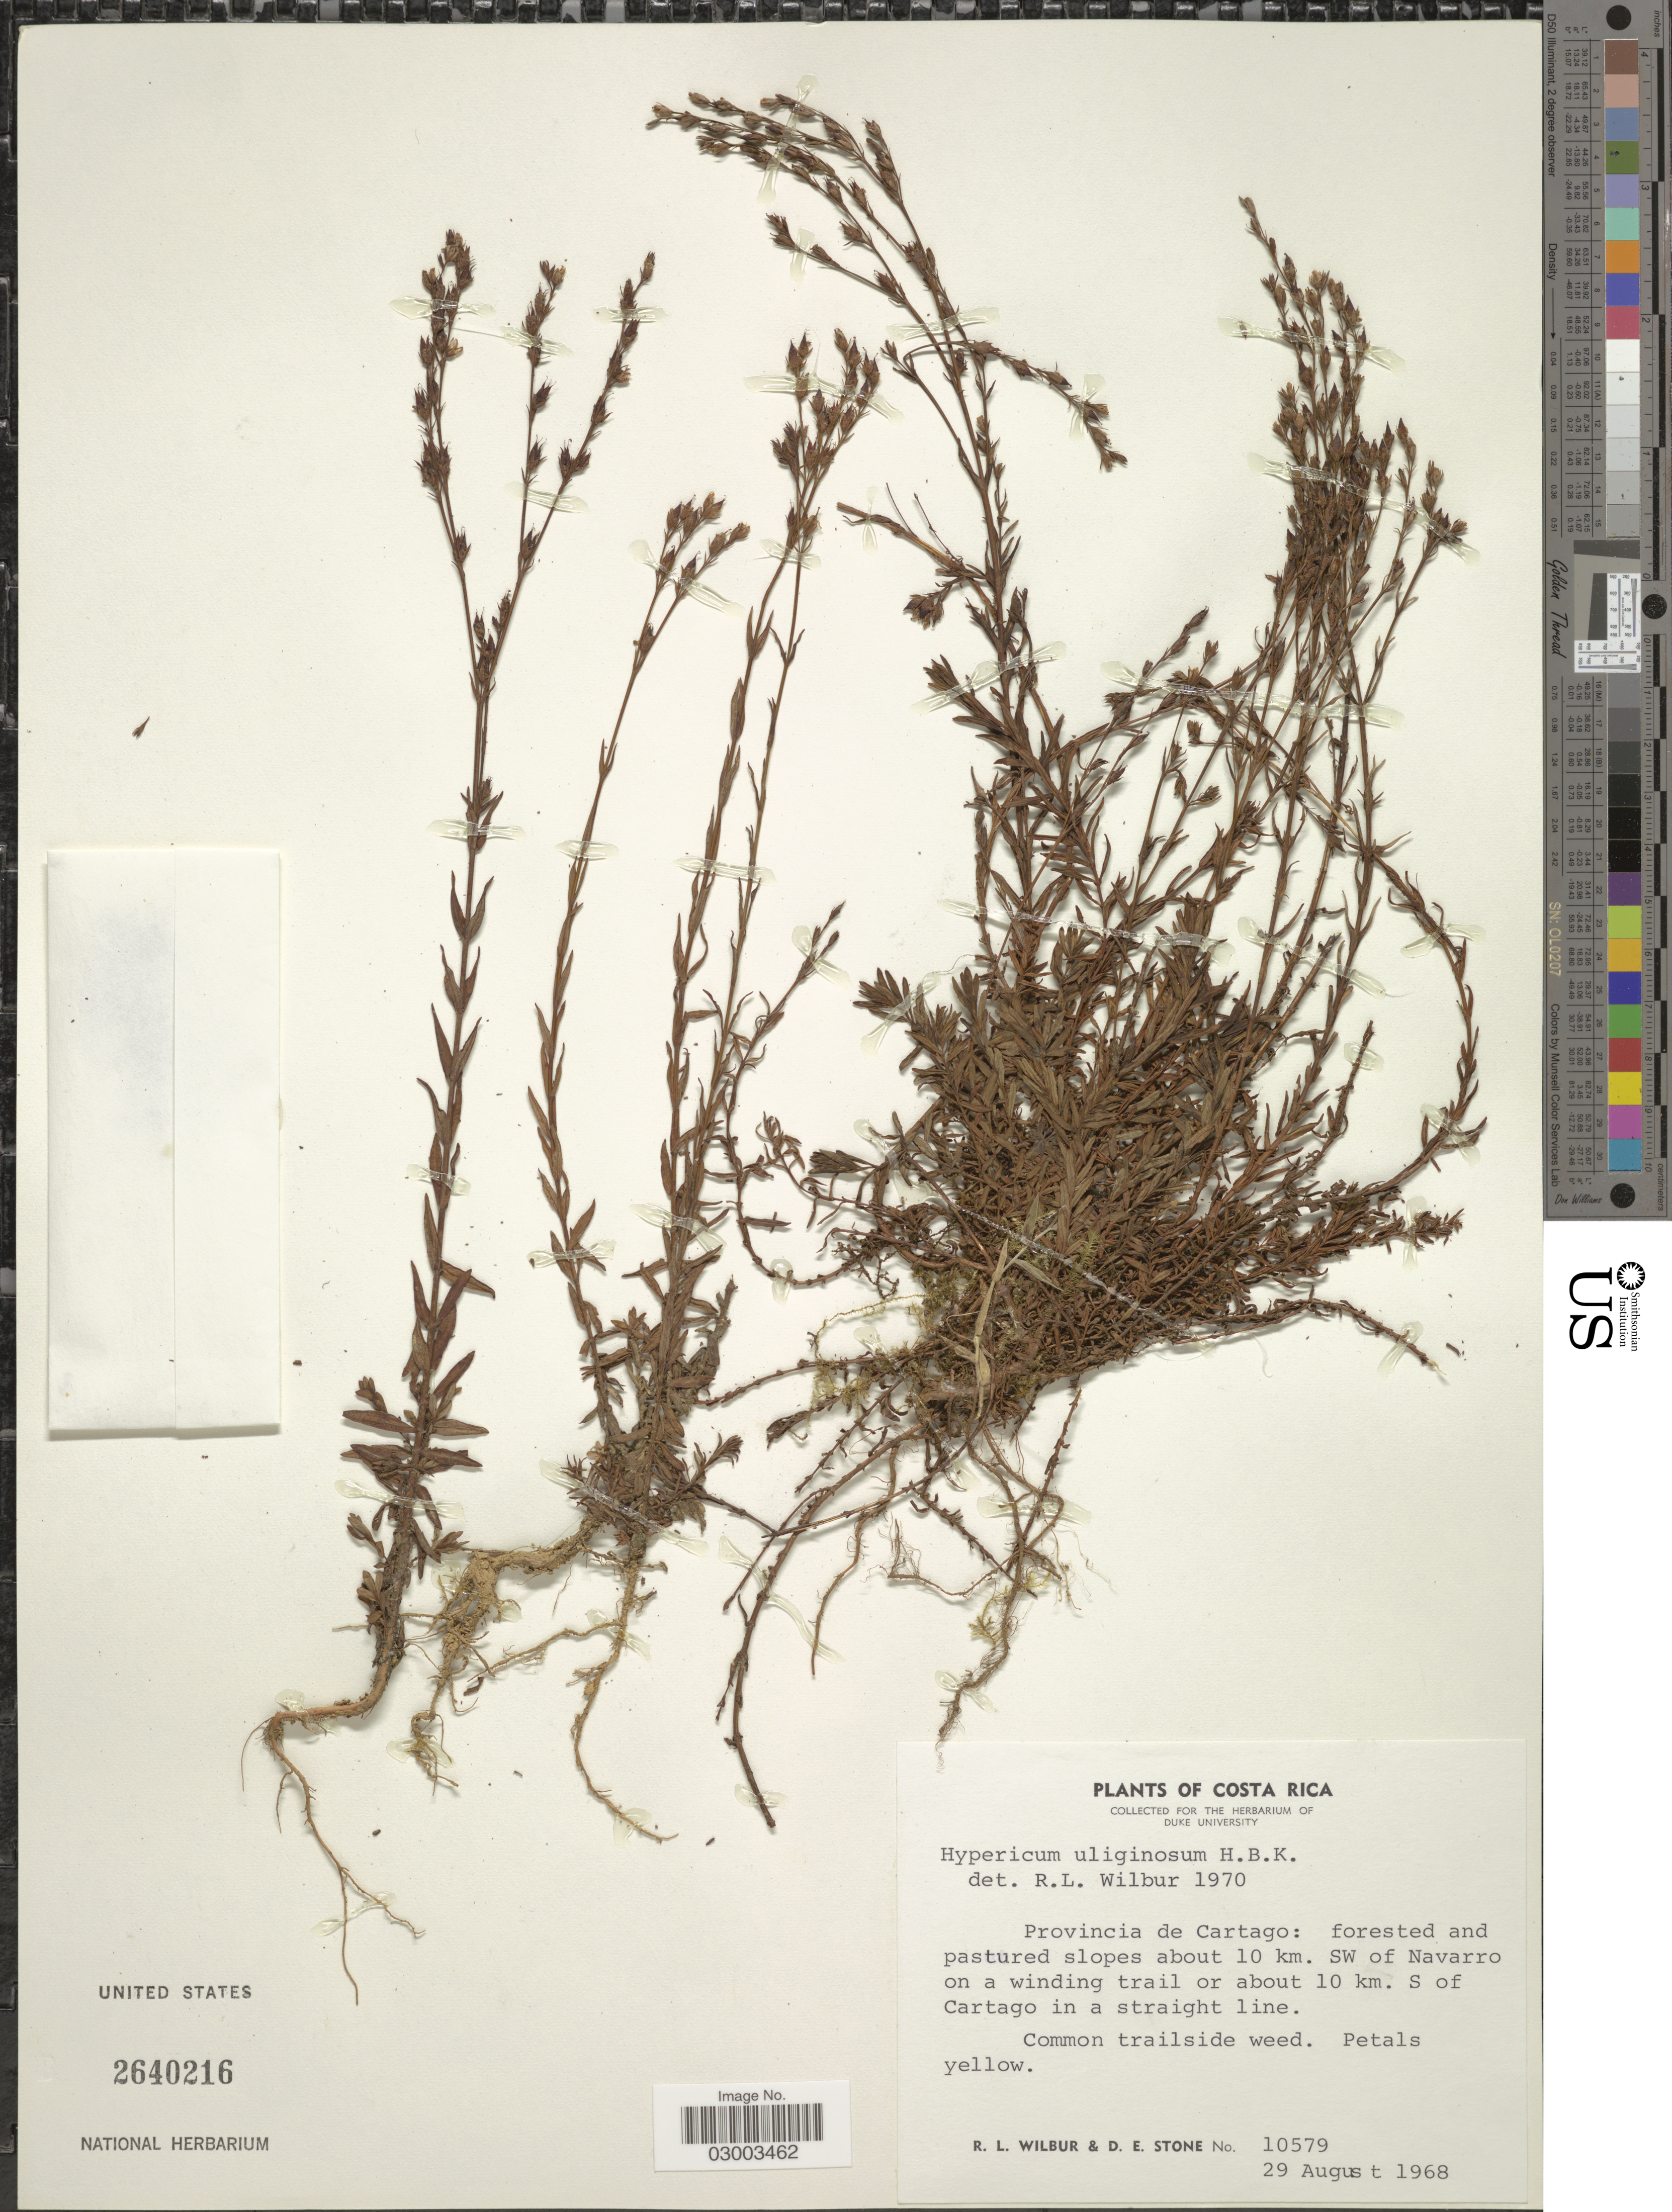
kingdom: Plantae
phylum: Tracheophyta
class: Magnoliopsida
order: Malpighiales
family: Hypericaceae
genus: Hypericum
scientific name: Hypericum silenoides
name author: Juss.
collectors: R. L. Wilbur & D. E. Stone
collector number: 10579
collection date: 1968-08-29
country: Costa Rica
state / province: Cartago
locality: Forested and pastured slopes about 10 km. S of Cartago in a straight line.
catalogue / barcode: US 2640216